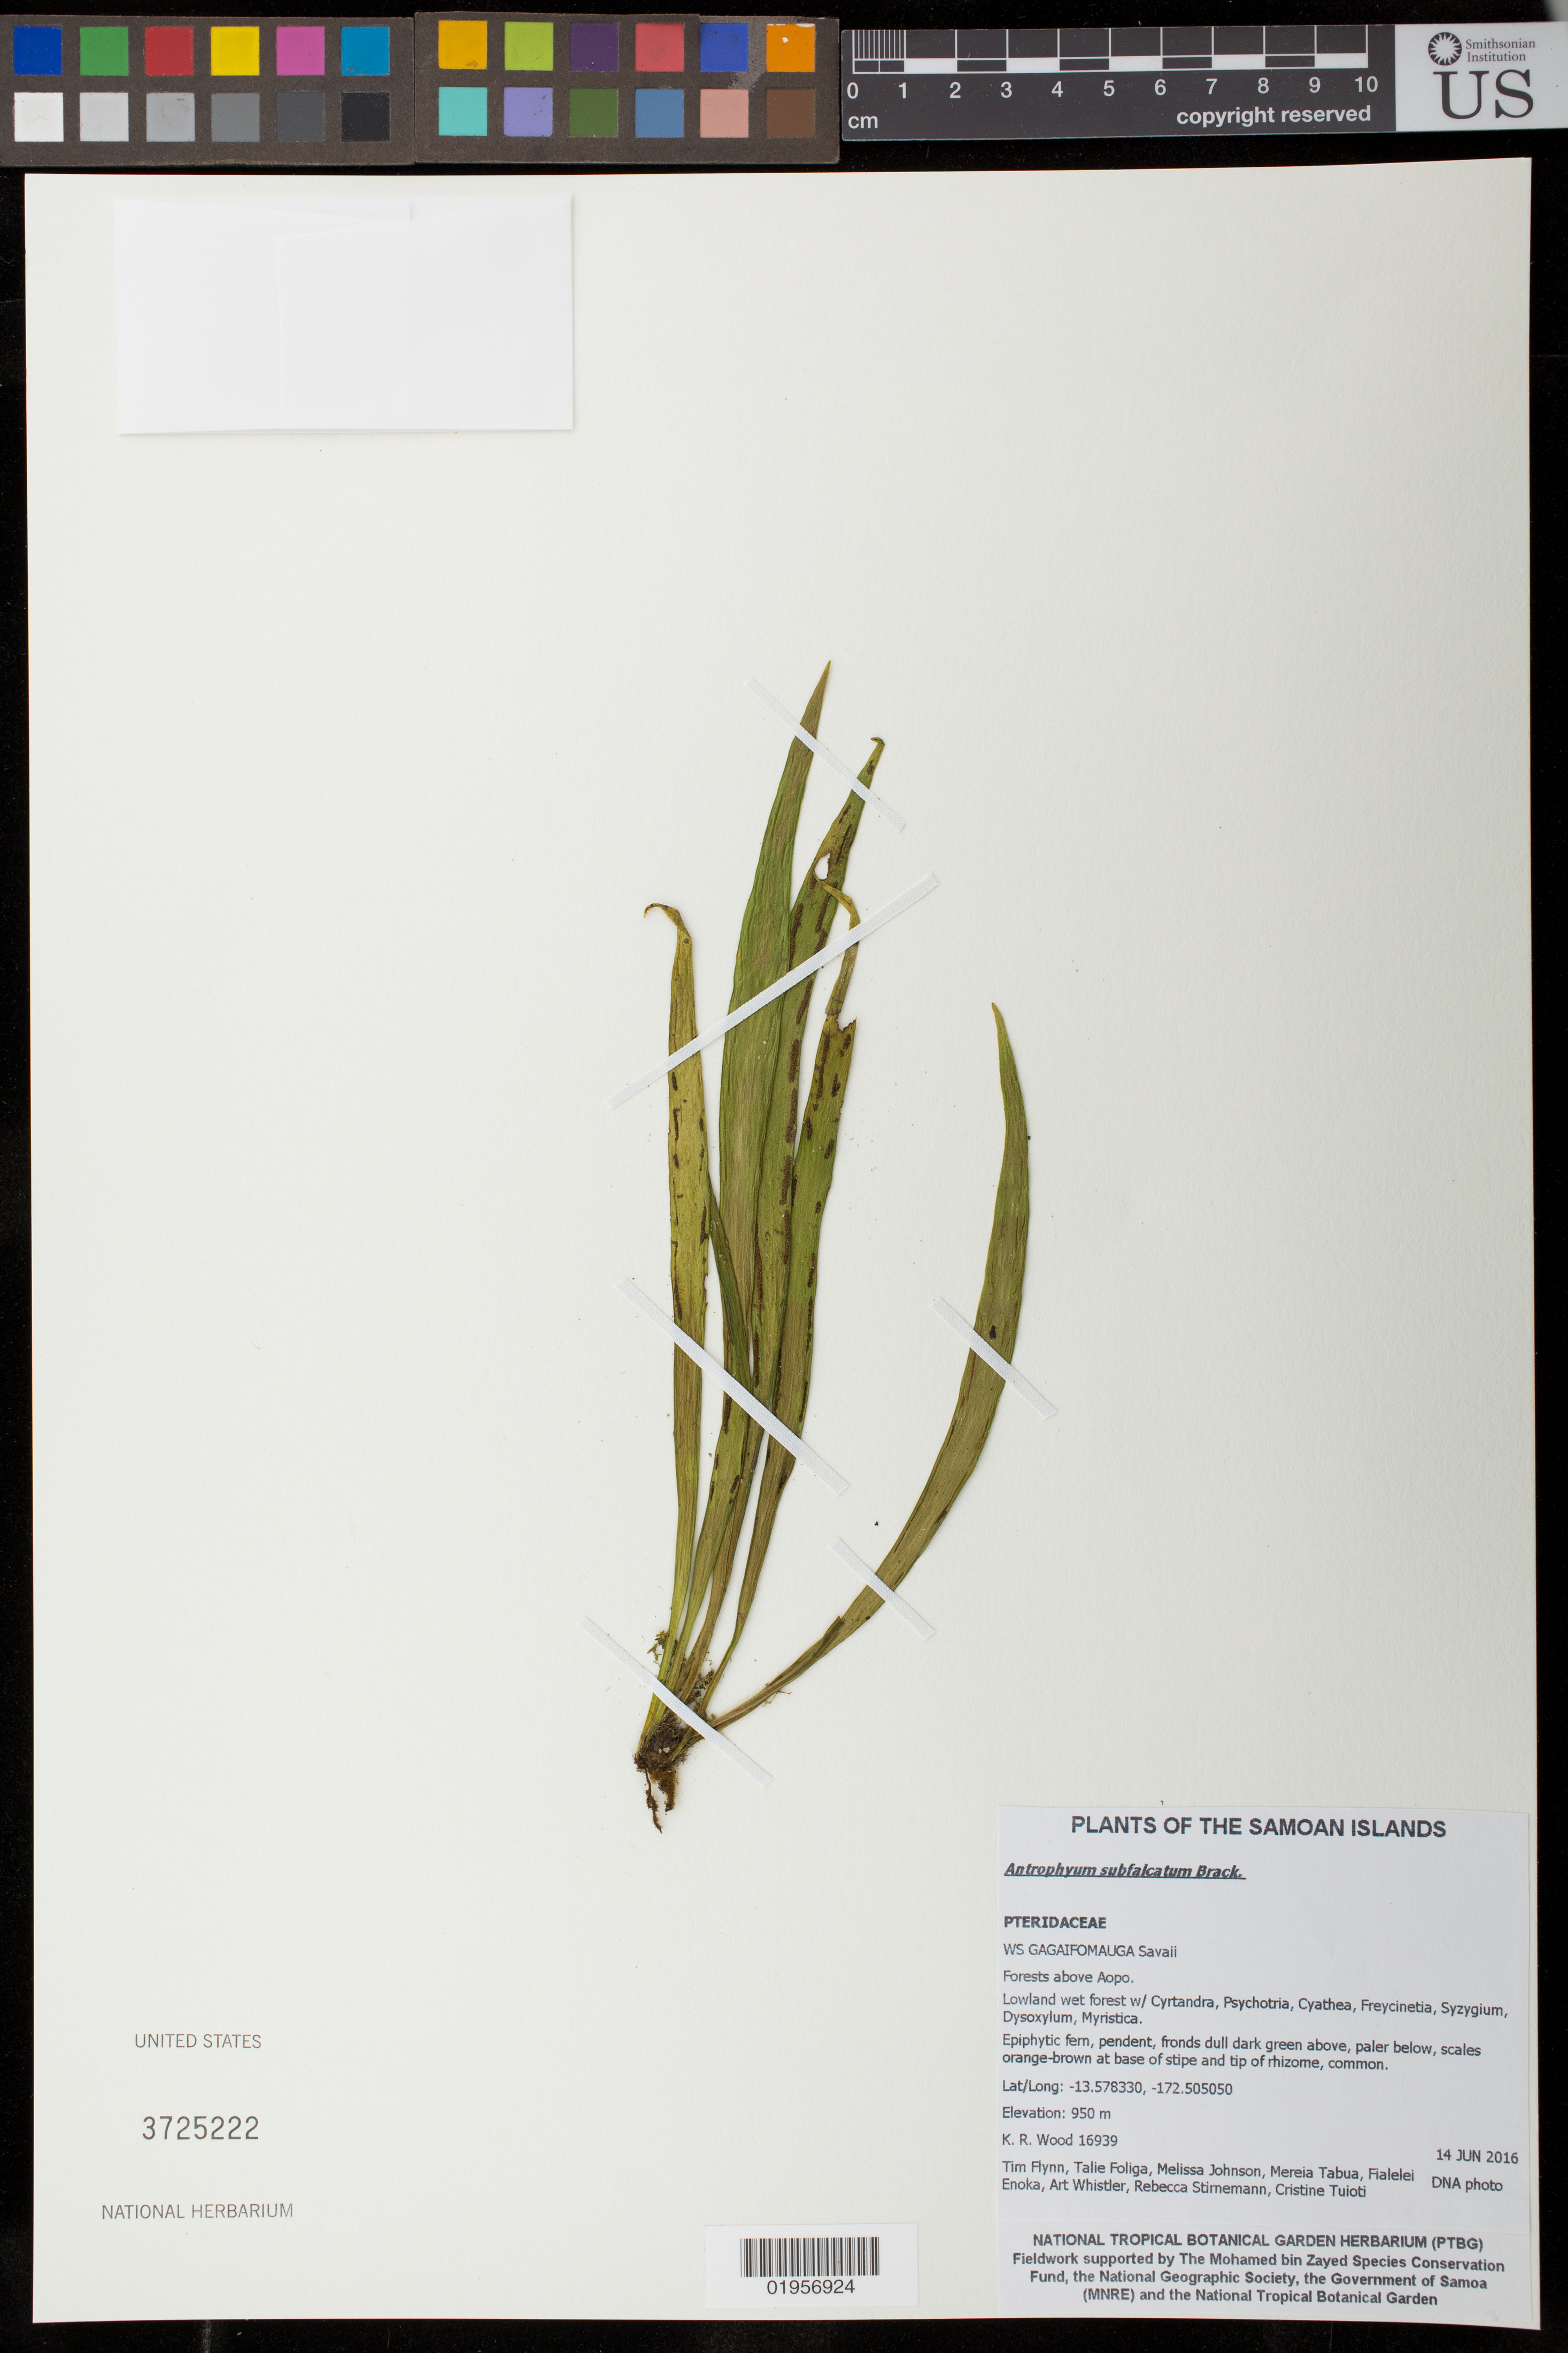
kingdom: Plantae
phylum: Tracheophyta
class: Polypodiopsida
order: Polypodiales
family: Pteridaceae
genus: Antrophyum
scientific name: Antrophyum subfalcatum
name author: Brack. in Wilkes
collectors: K. R. Wood, T. W. Flynn, T. Foliga, M. Johnson, M. Tabua, F. Enoka, A. Whistler & R. Stirnemann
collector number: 16939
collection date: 2016-06-14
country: Samoa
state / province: Gagaifomauga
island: Savai'i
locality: Savaii, Forests above Aopo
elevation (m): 950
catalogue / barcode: US 3725222